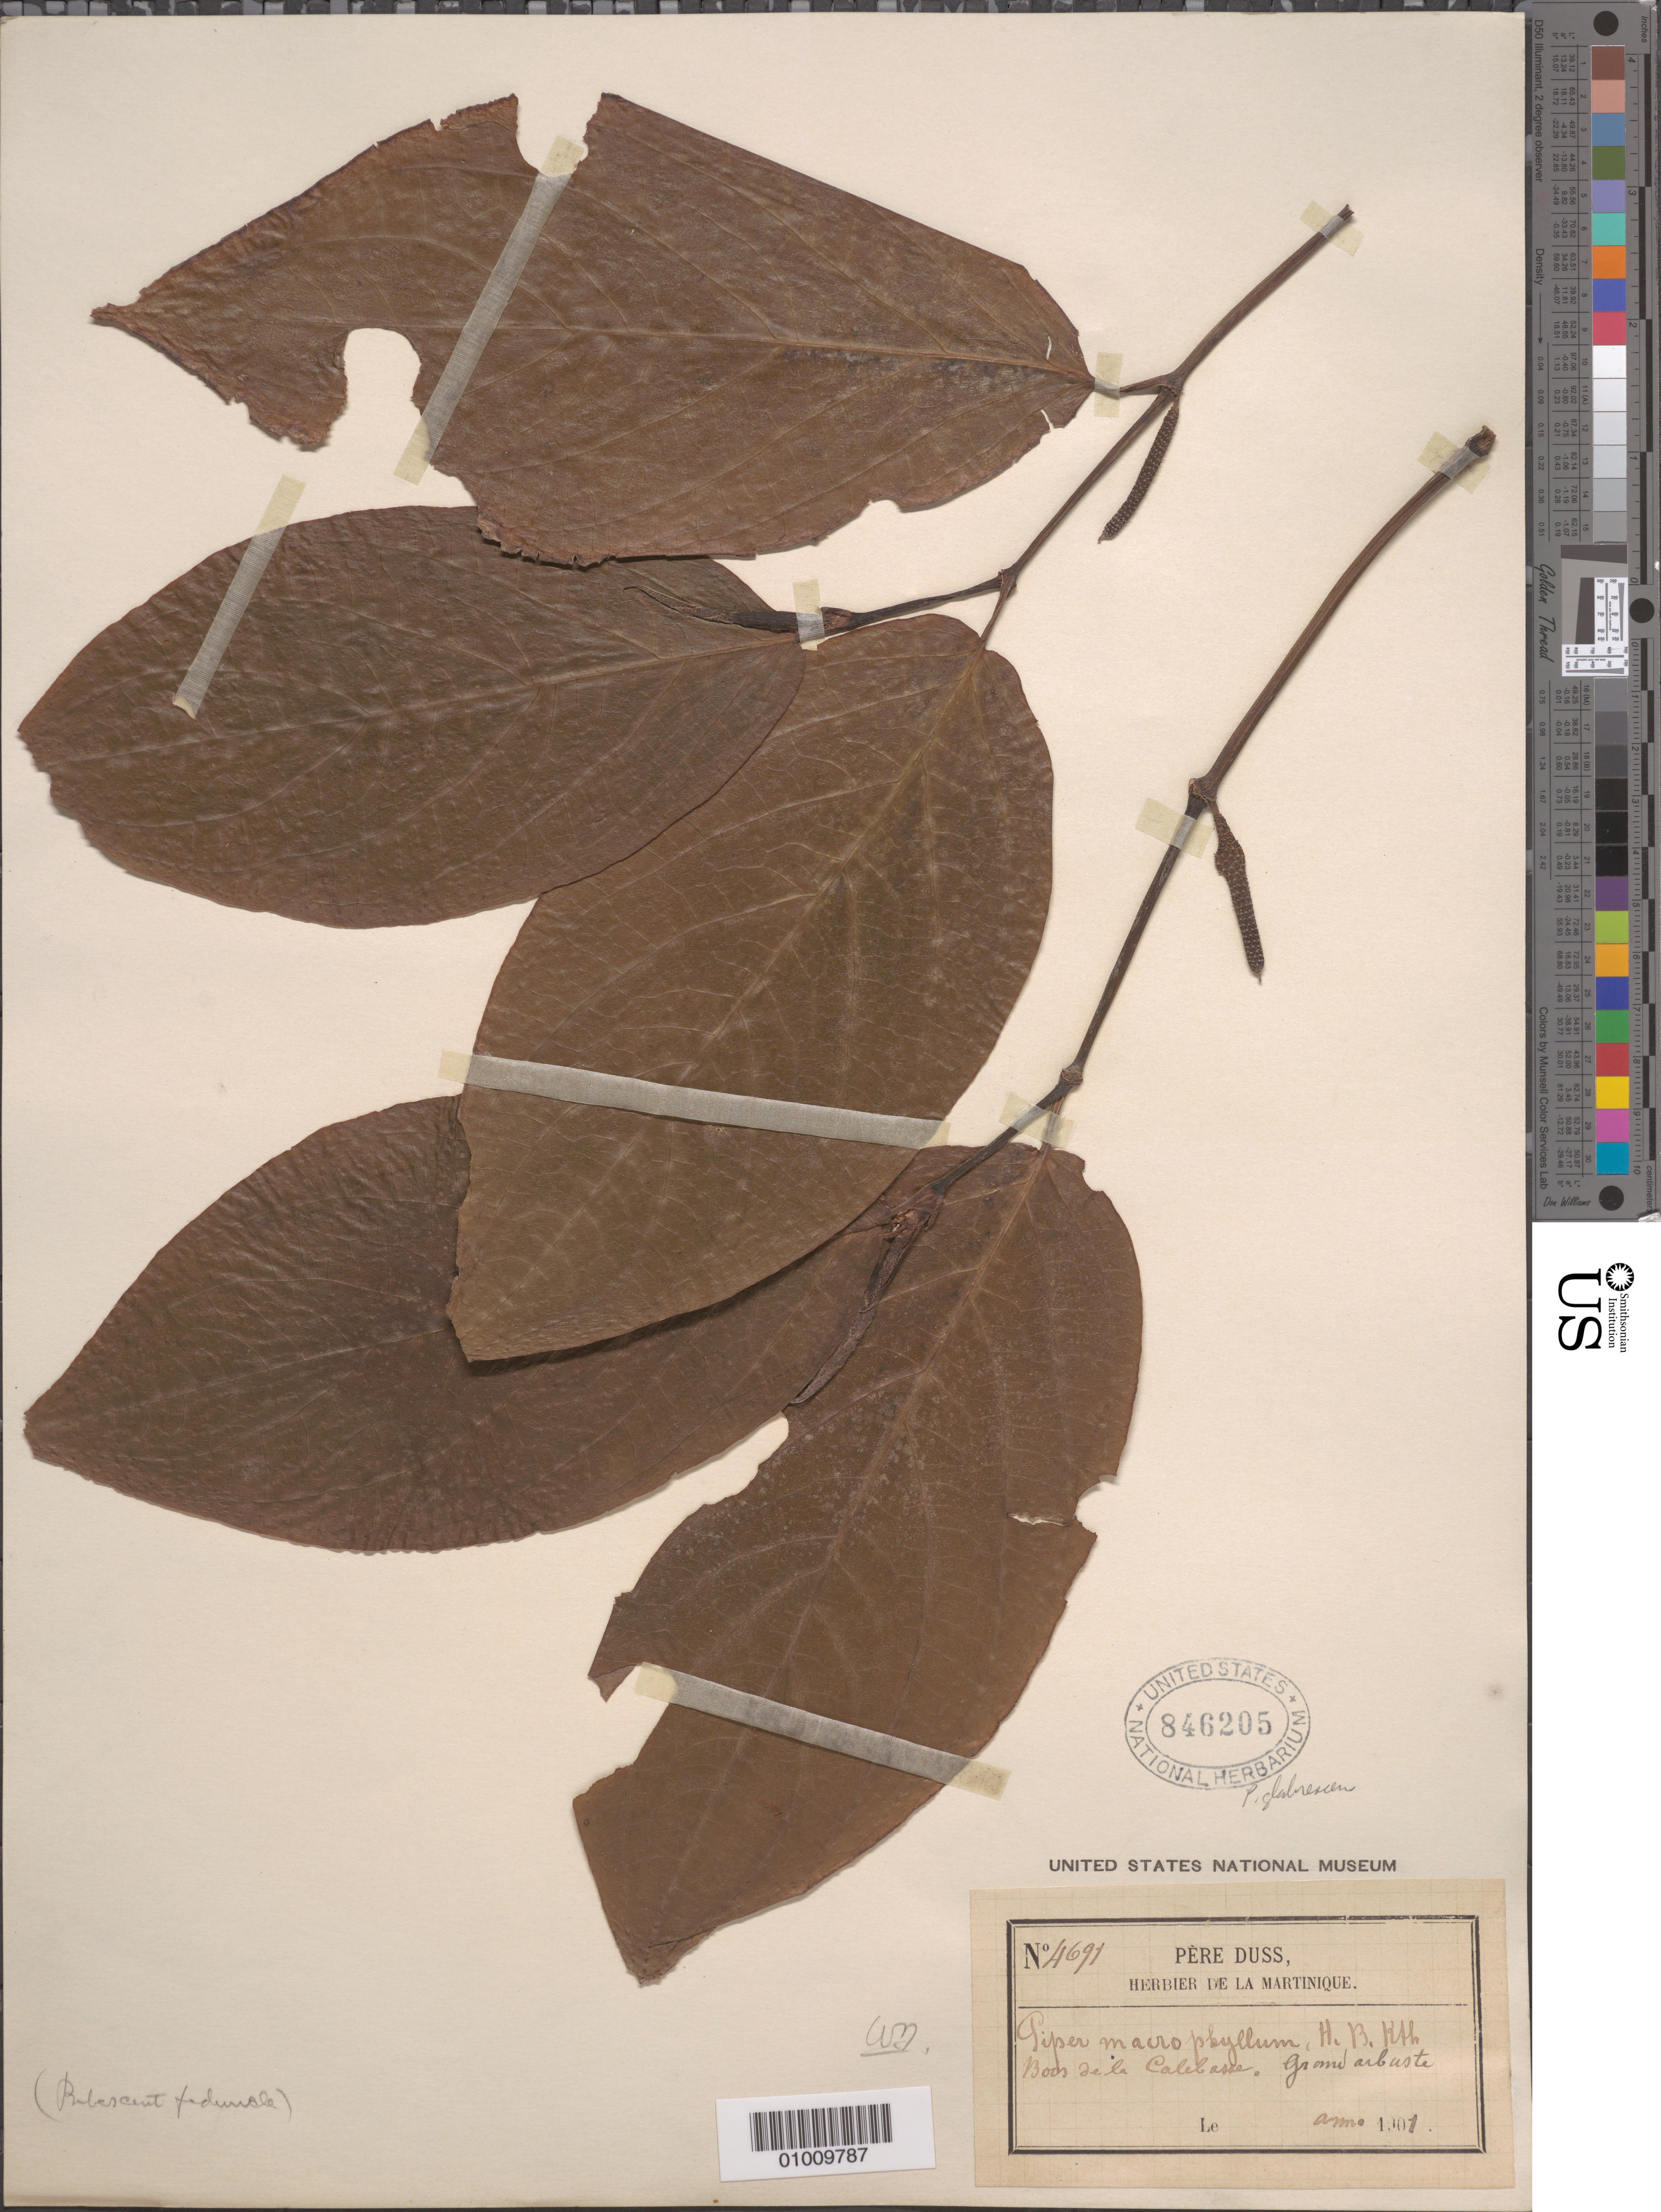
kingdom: Plantae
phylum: Tracheophyta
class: Magnoliopsida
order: Piperales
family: Piperaceae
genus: Piper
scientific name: Piper glabrescens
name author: (Miq.) C. DC.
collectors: Père Duss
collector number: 4691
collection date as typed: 1901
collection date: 1901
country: Martinique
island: Martinique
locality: Grande Arbuste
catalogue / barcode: US 846205